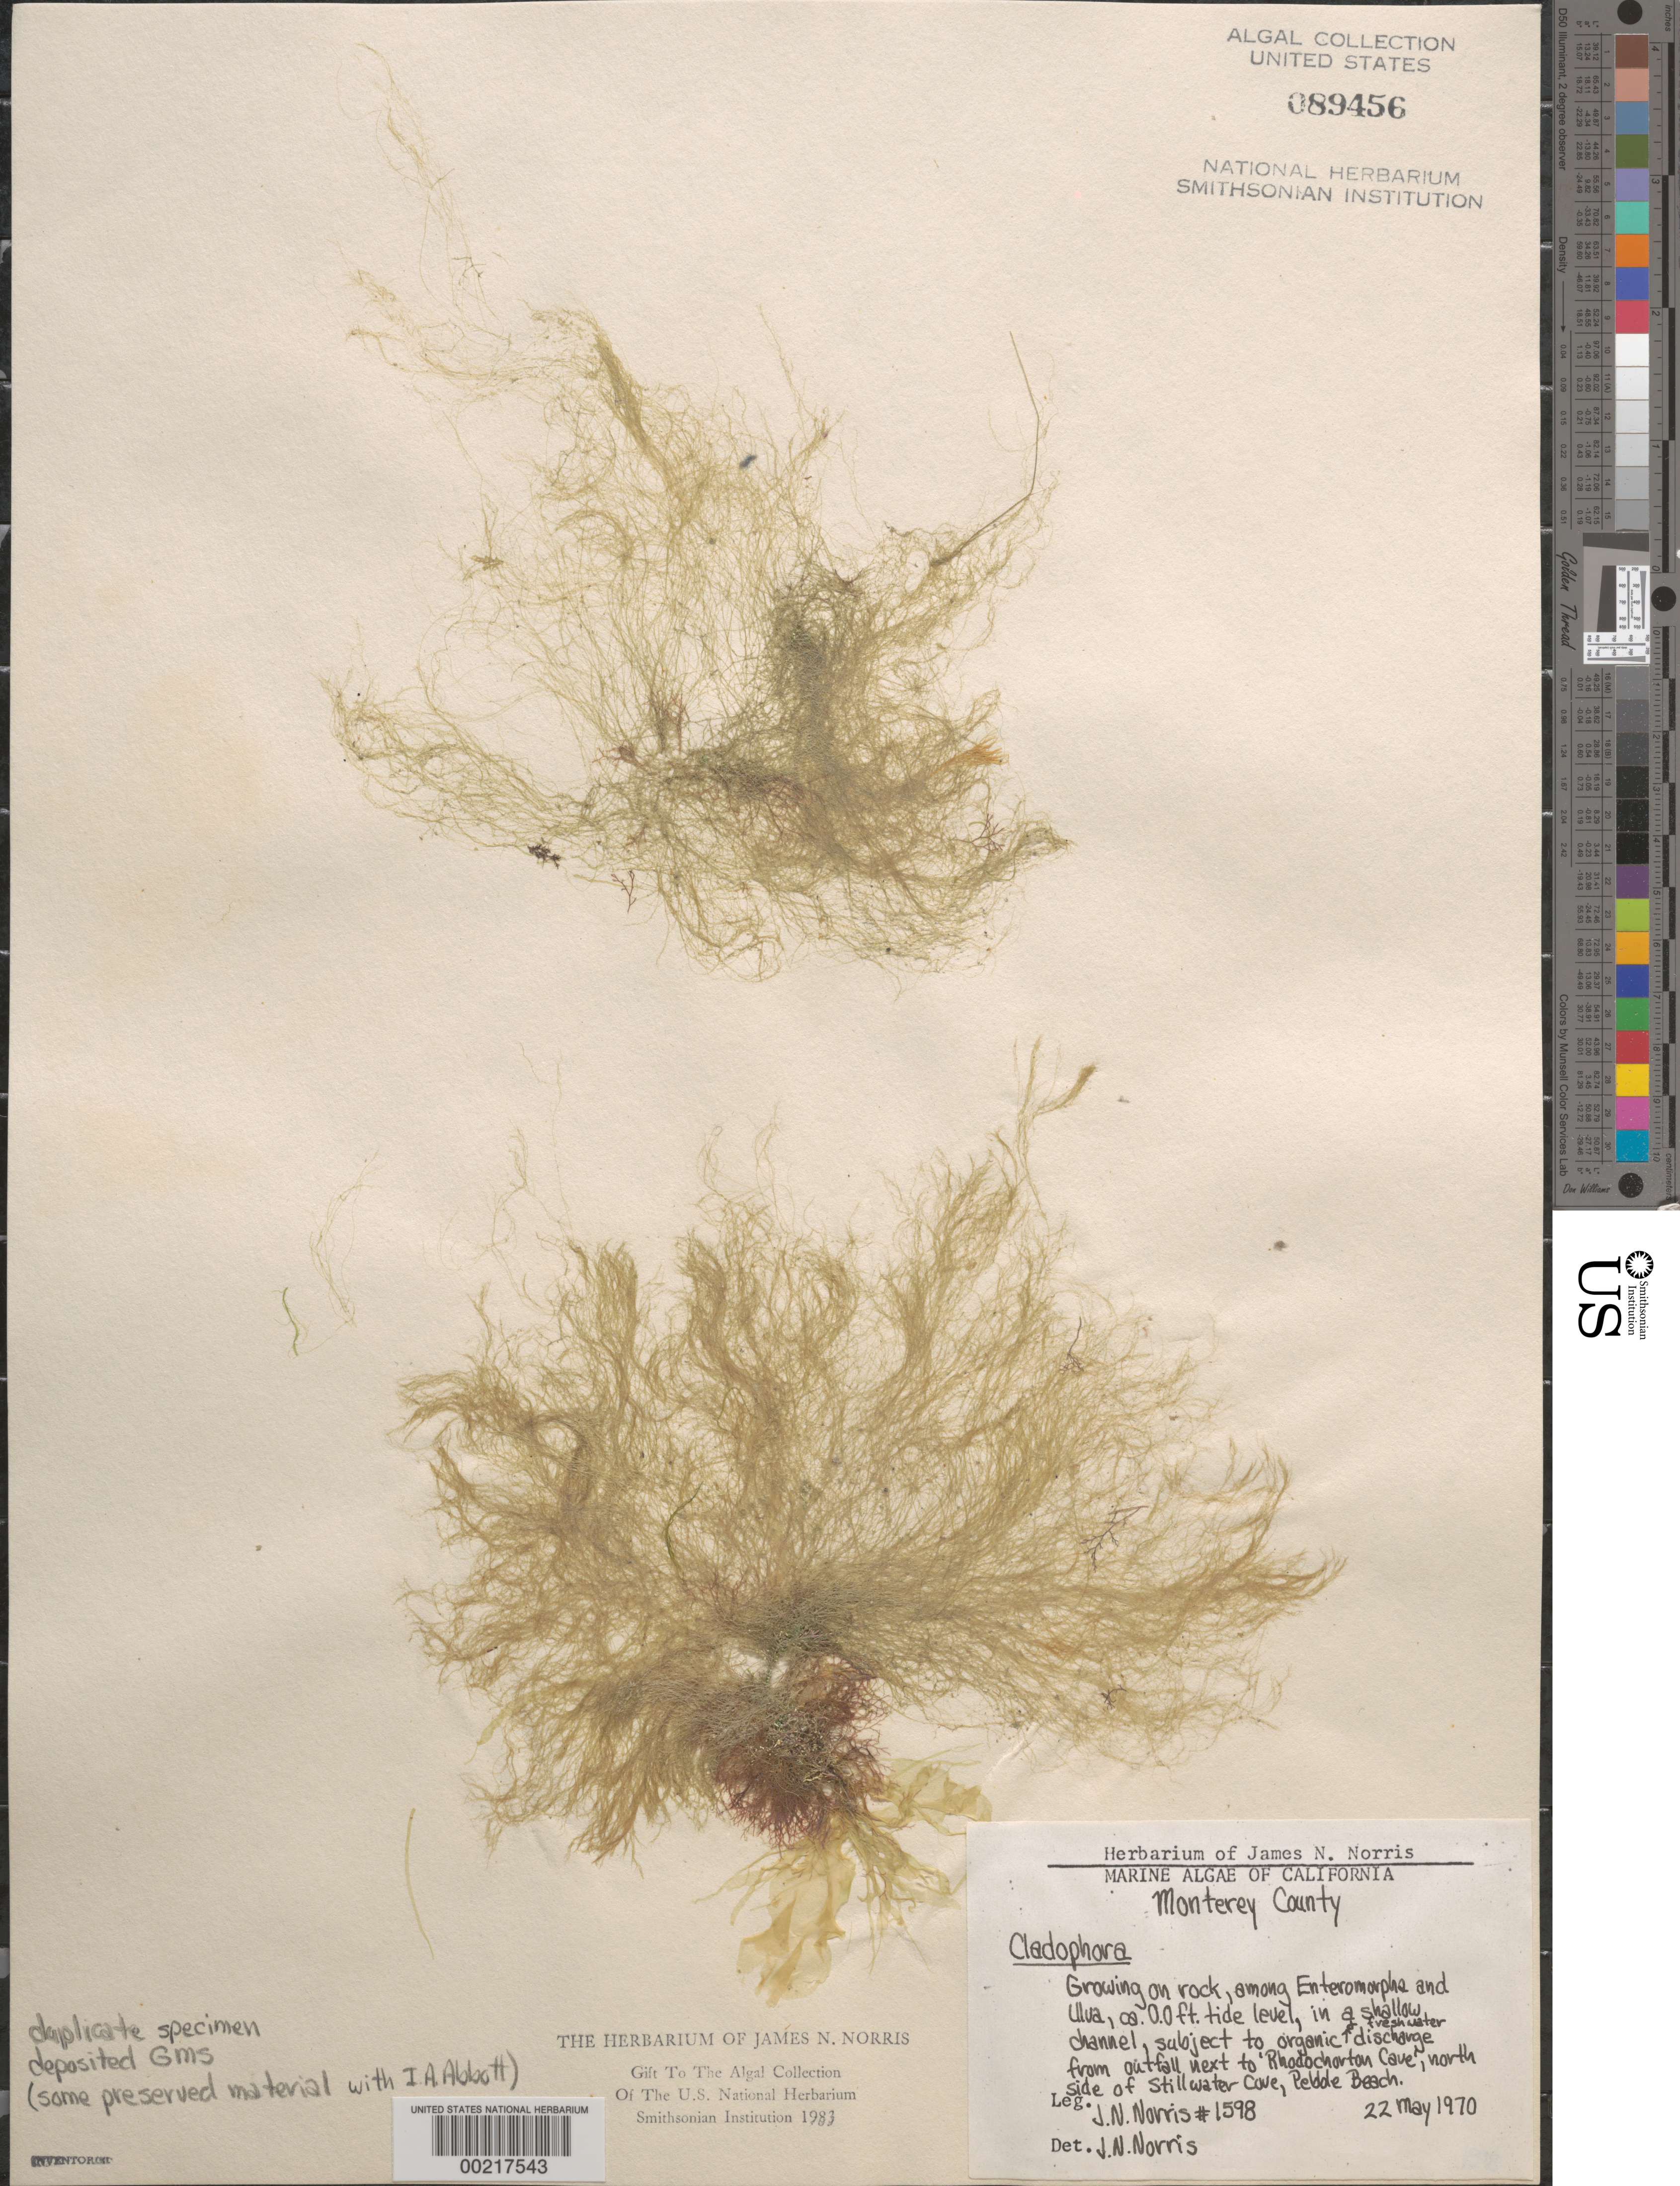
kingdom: Plantae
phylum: Chlorophyta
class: Ulvophyceae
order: Cladophorales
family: Cladophoraceae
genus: Cladophora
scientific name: Cladophora sp.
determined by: Norris, James N.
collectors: J. N. Norris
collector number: JN-1598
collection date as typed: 22 May 1970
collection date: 1970-05-22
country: United States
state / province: California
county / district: Monterey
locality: Stillwater Cove, Pebble Beach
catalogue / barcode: US 89456